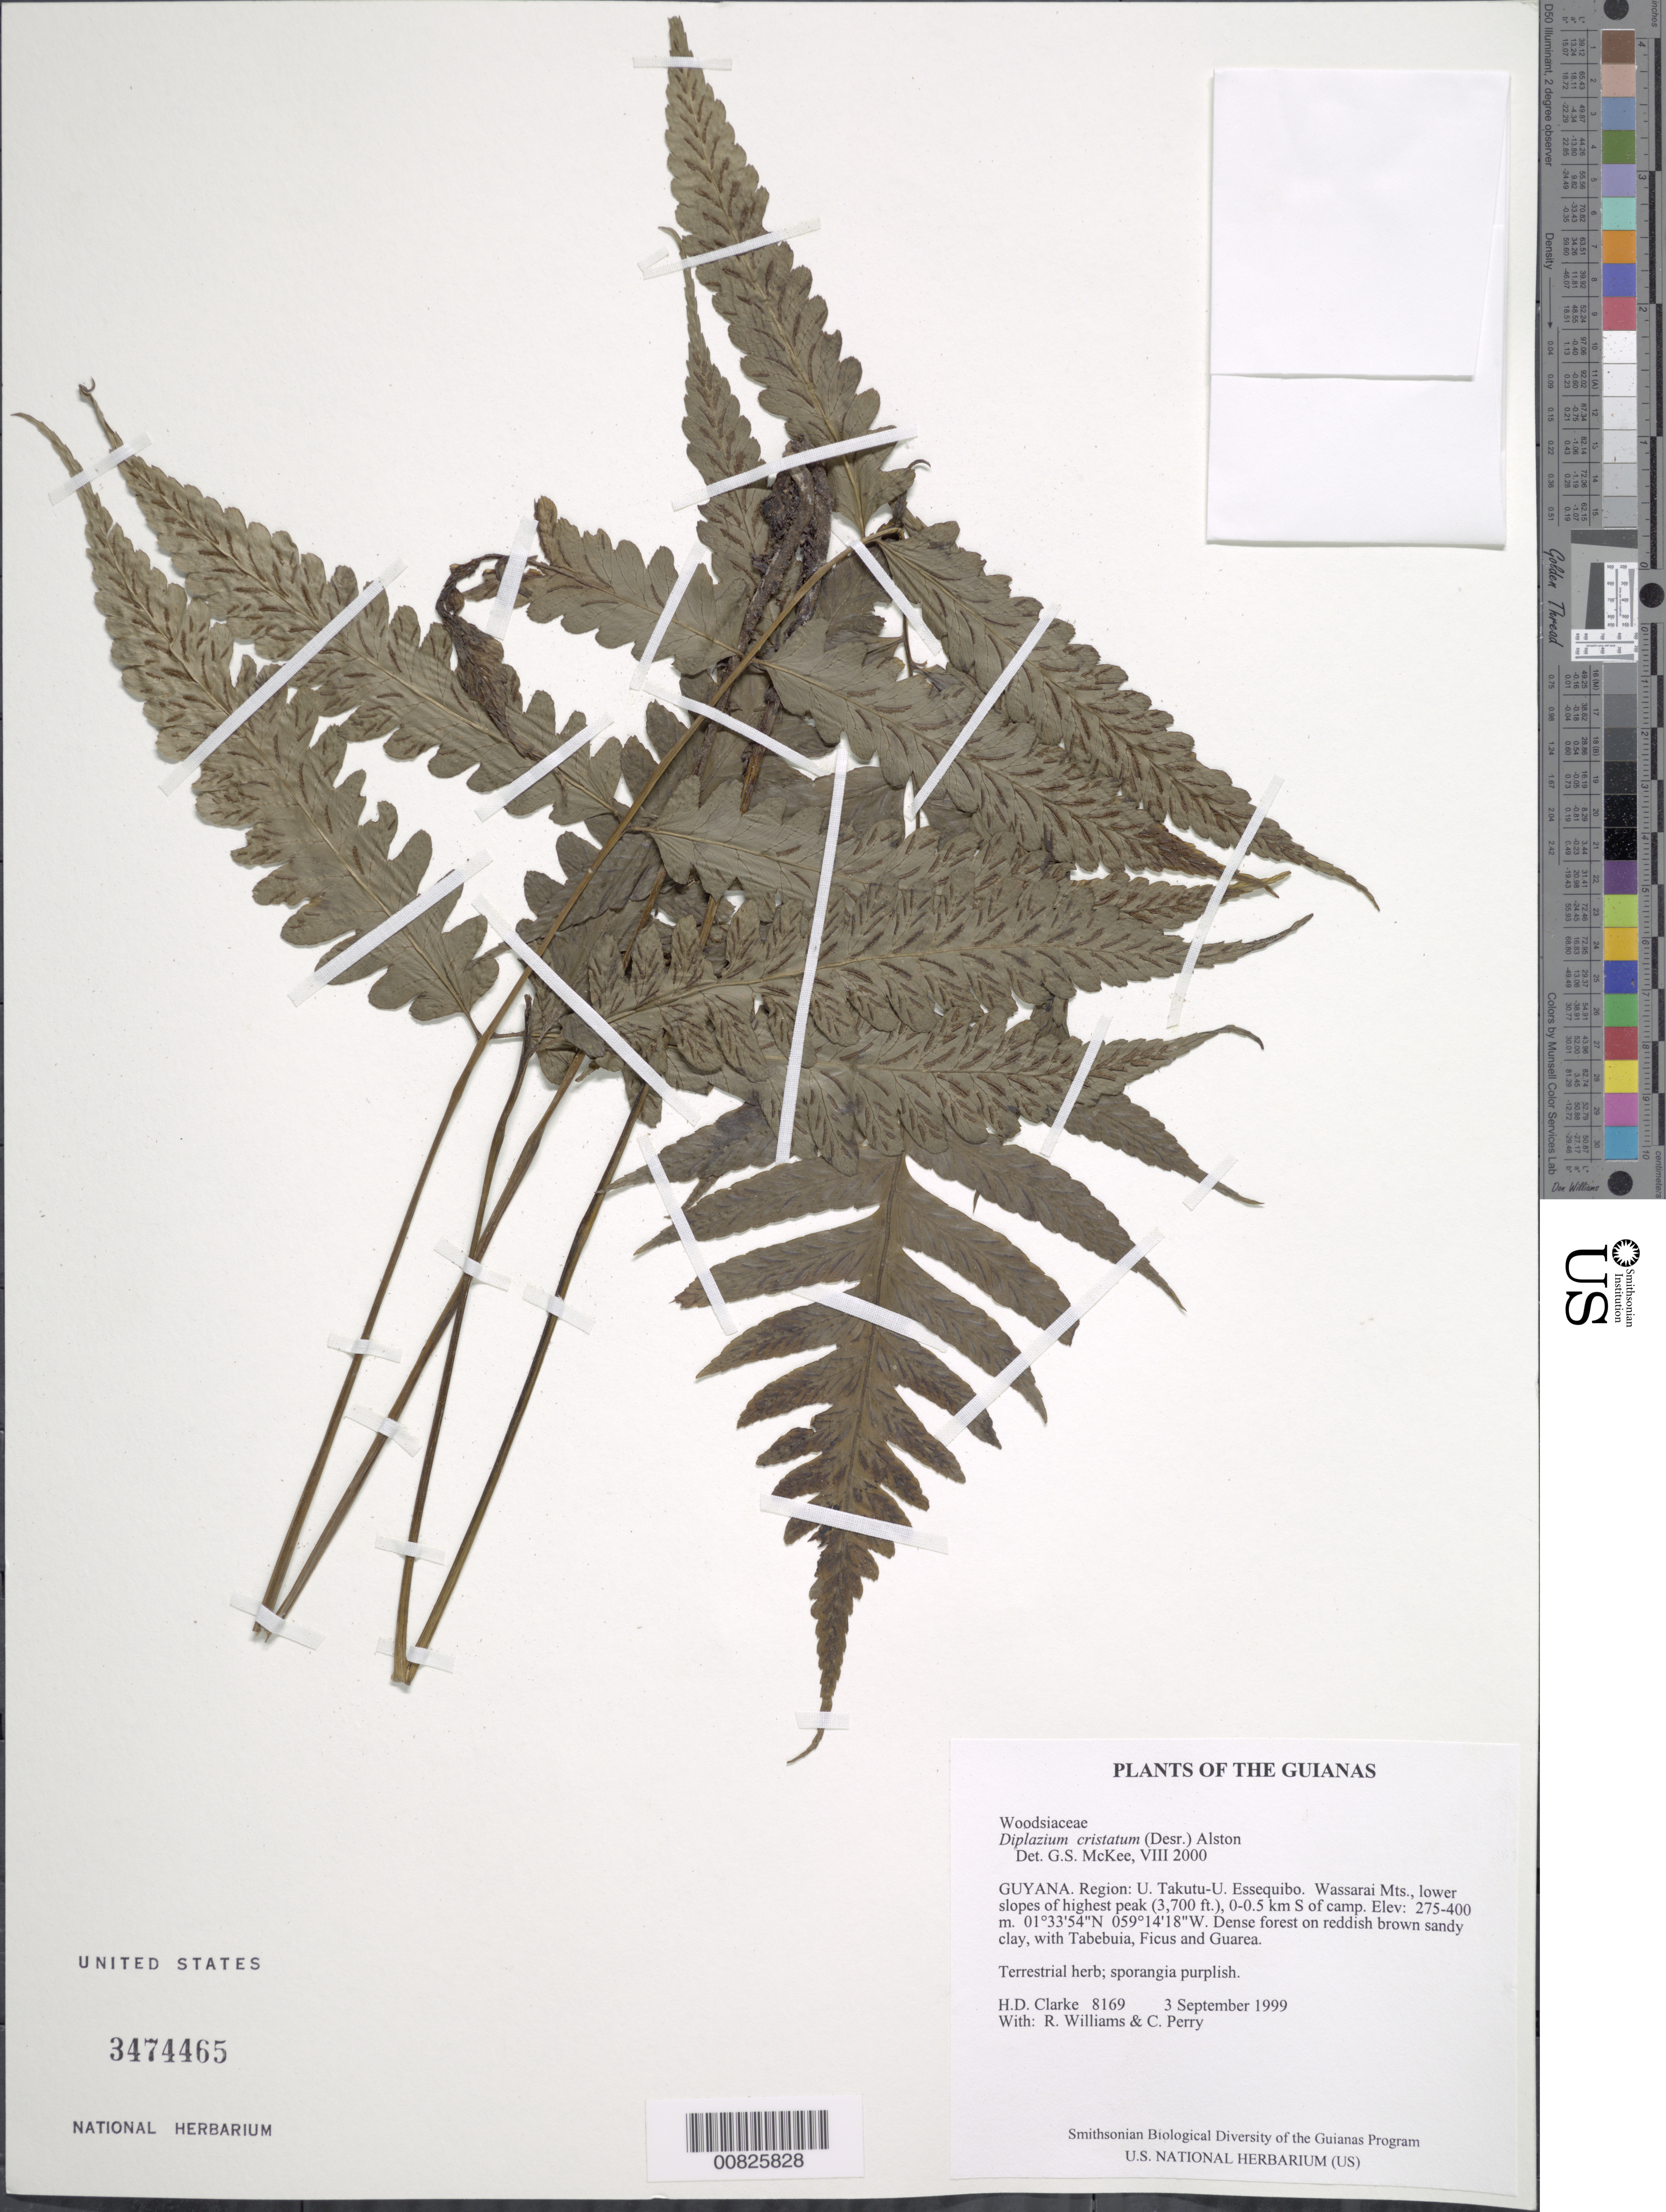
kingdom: Plantae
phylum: Tracheophyta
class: Polypodiopsida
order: Polypodiales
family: Athyriaceae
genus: Diplazium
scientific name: Diplazium cristatum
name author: (Desr.) Alston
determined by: McKee, G. S., (US), NMNH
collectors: H. D. Clarke, R. Williams & C. Perry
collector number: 8169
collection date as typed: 3 September 1999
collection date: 1999-09-03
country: Guyana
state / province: U. Takutu-U. Essequibo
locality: Wassarai Mts., lower slopes of highest peak (3,700 ft.), 0-0.5 km S of camp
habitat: Dense forest on reddish brown sandy clay, with Tabebuia, Ficus and Guarea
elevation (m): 275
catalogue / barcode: US 3474465